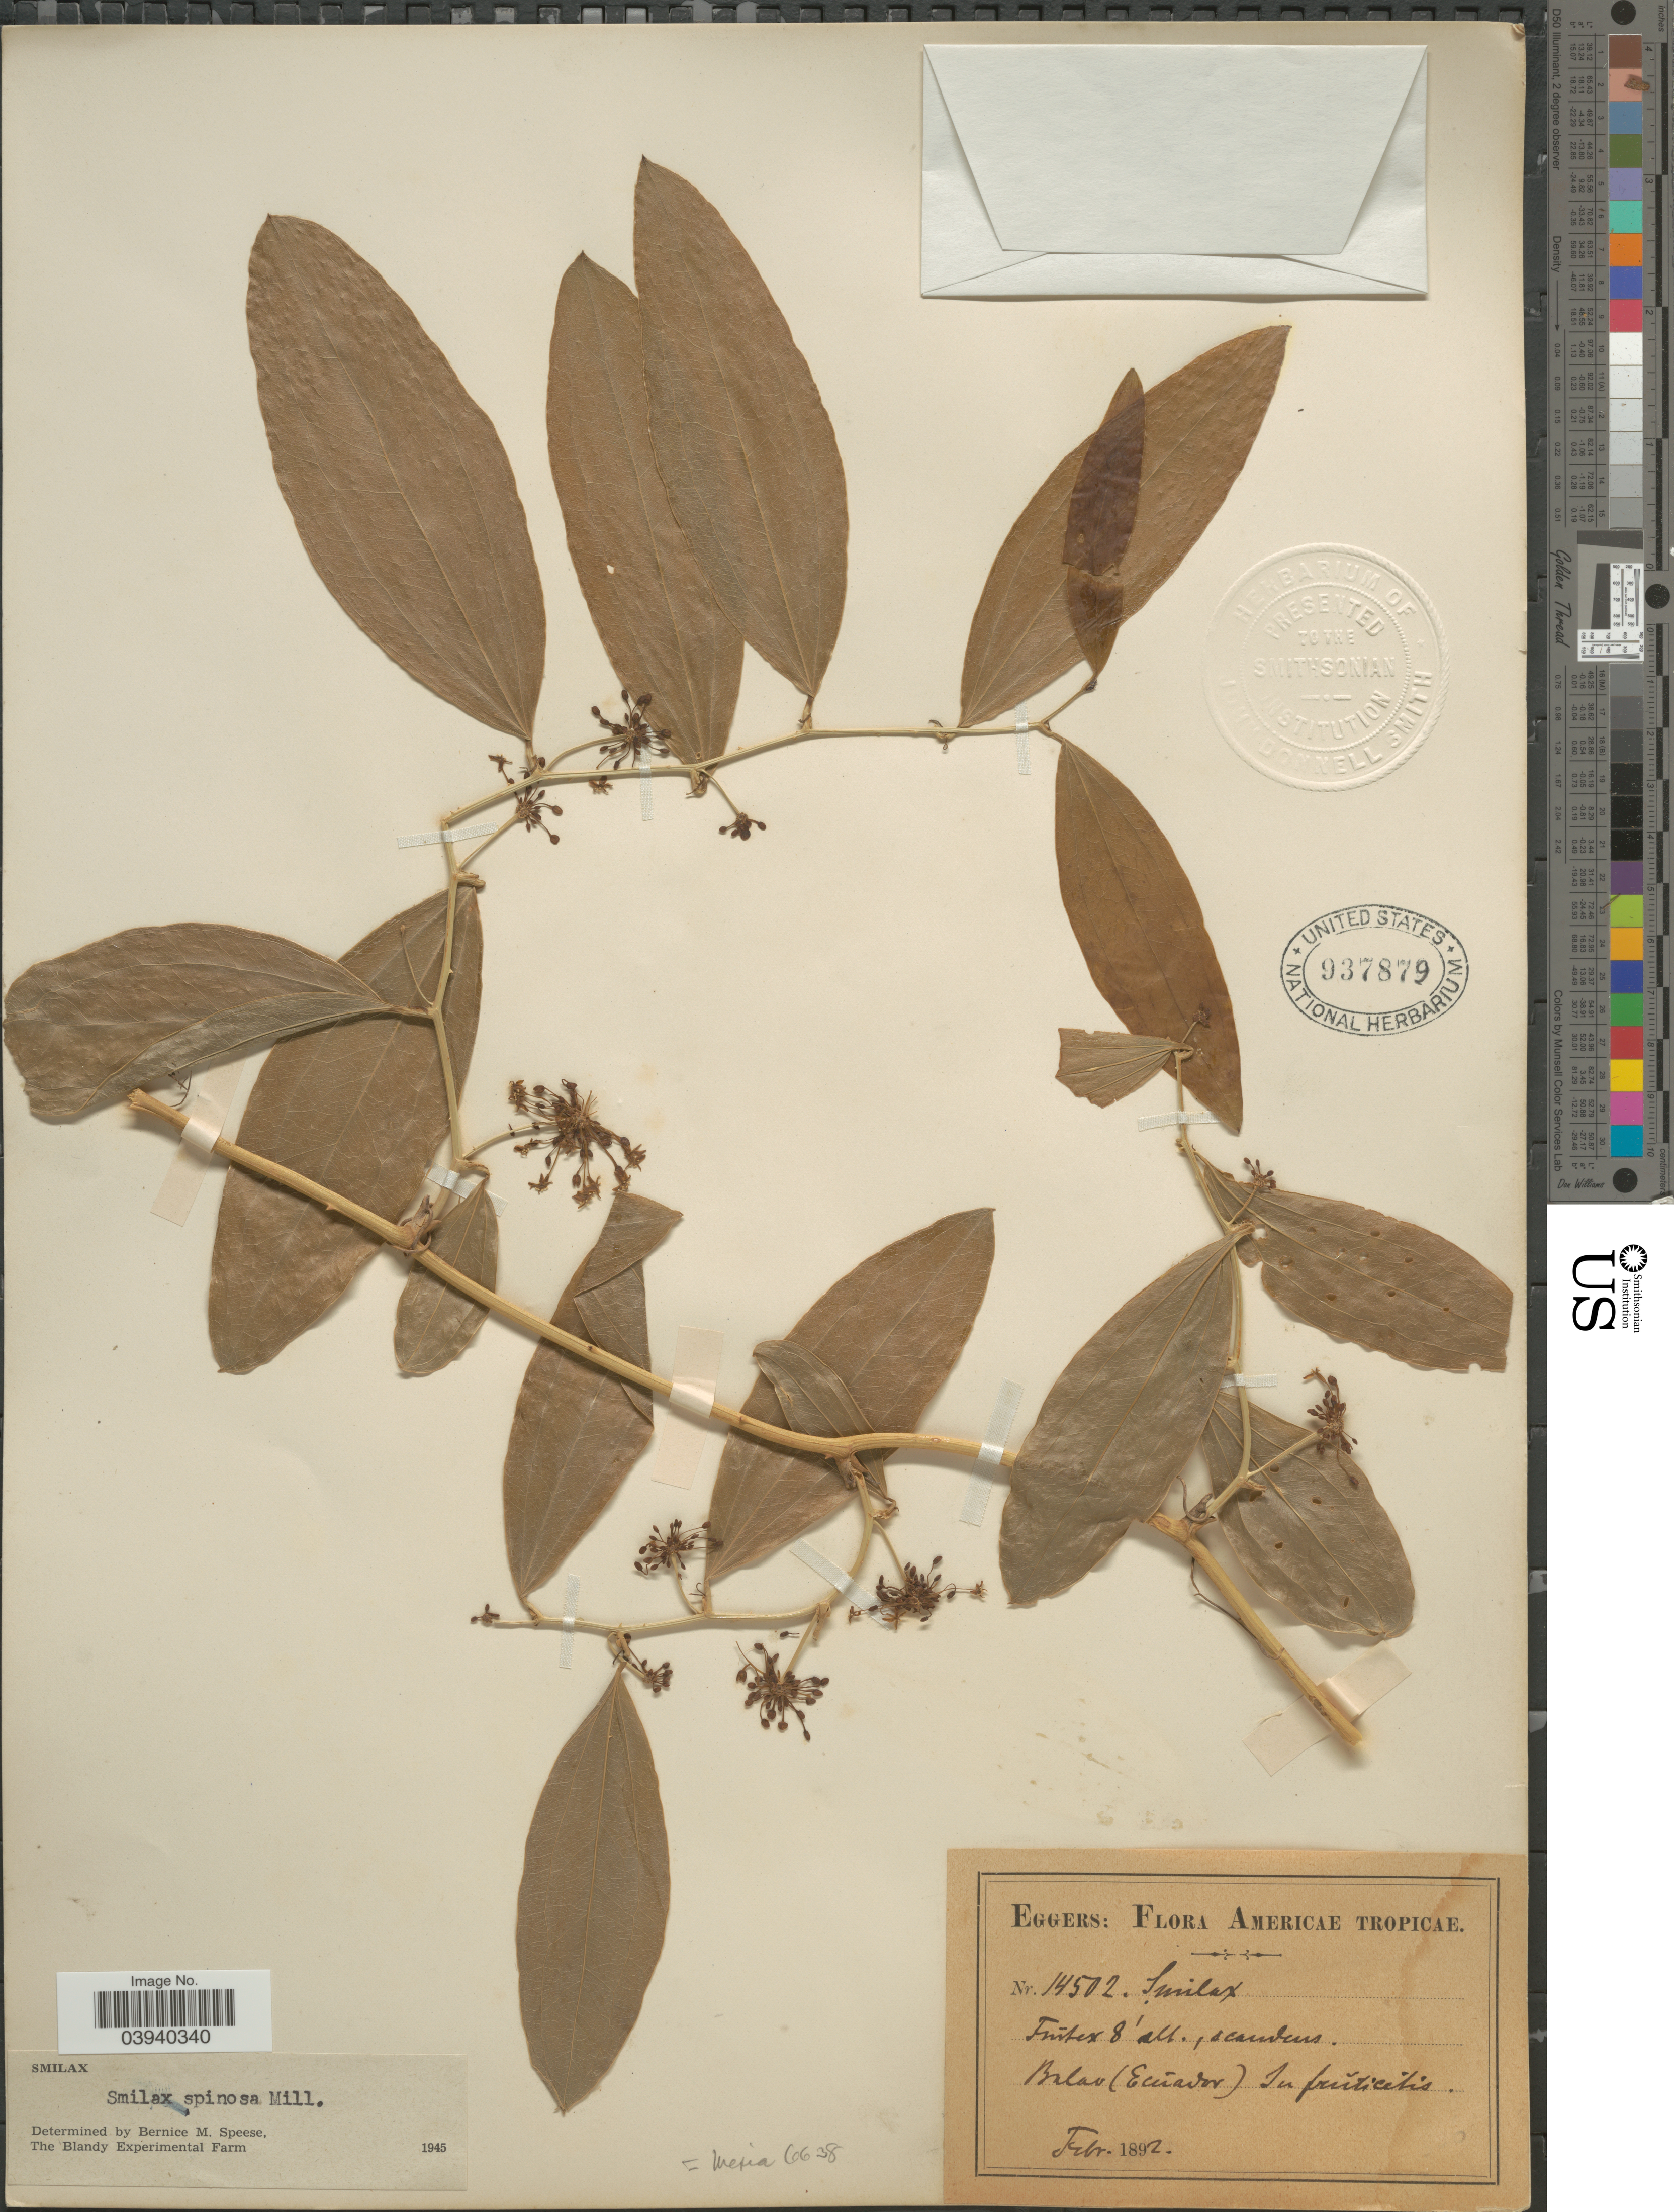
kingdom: Plantae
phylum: Tracheophyta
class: Liliopsida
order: Liliales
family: Smilacaceae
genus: Smilax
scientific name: Smilax spinosa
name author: Mill.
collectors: -. Eggers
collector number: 14502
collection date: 1892-02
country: Ecuador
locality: Americae Tropicae. Balao (Ecuador).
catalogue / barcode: US 937879